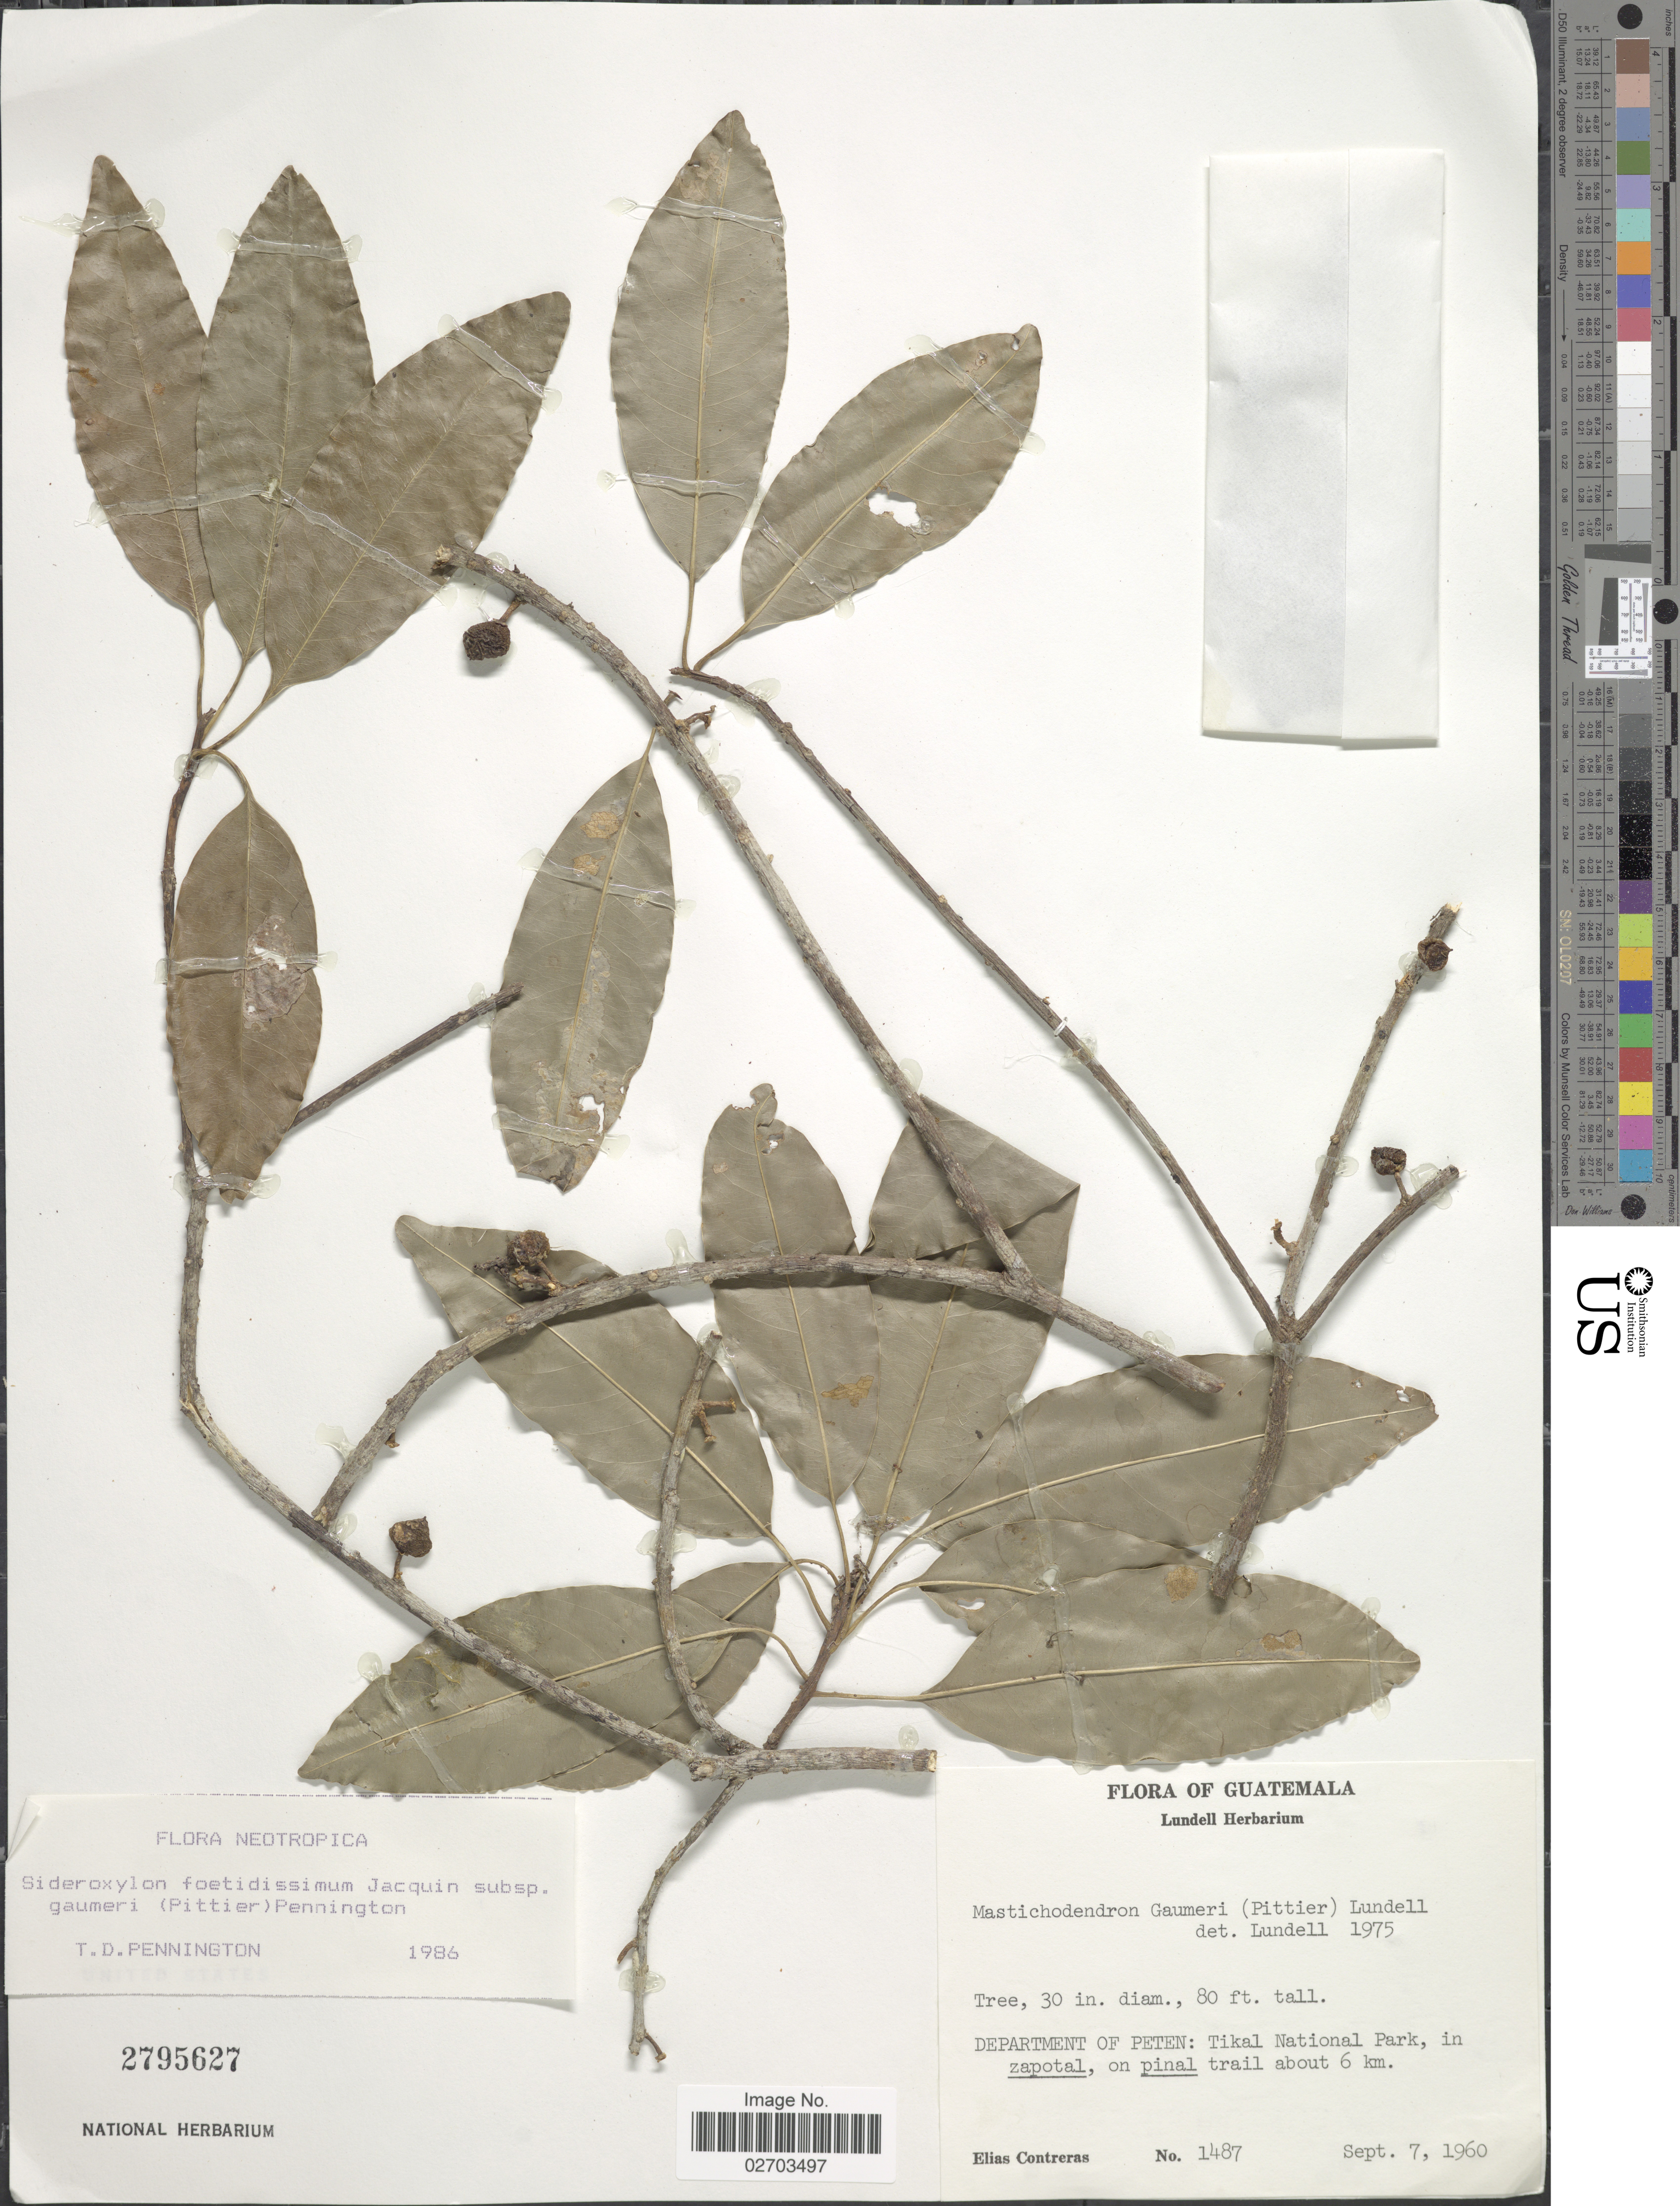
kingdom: Plantae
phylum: Tracheophyta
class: Magnoliopsida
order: Ericales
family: Sapotaceae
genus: Sideroxylon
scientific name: Sideroxylon foetidissimum subsp. gaumeri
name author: (Pittier) T.D. Penn.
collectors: E. Contreras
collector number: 1487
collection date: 1960-09-07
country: Guatemala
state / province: El Petén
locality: Tikal National Park, in zapotal, on pinal trail about 6 km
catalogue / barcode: US 2795627